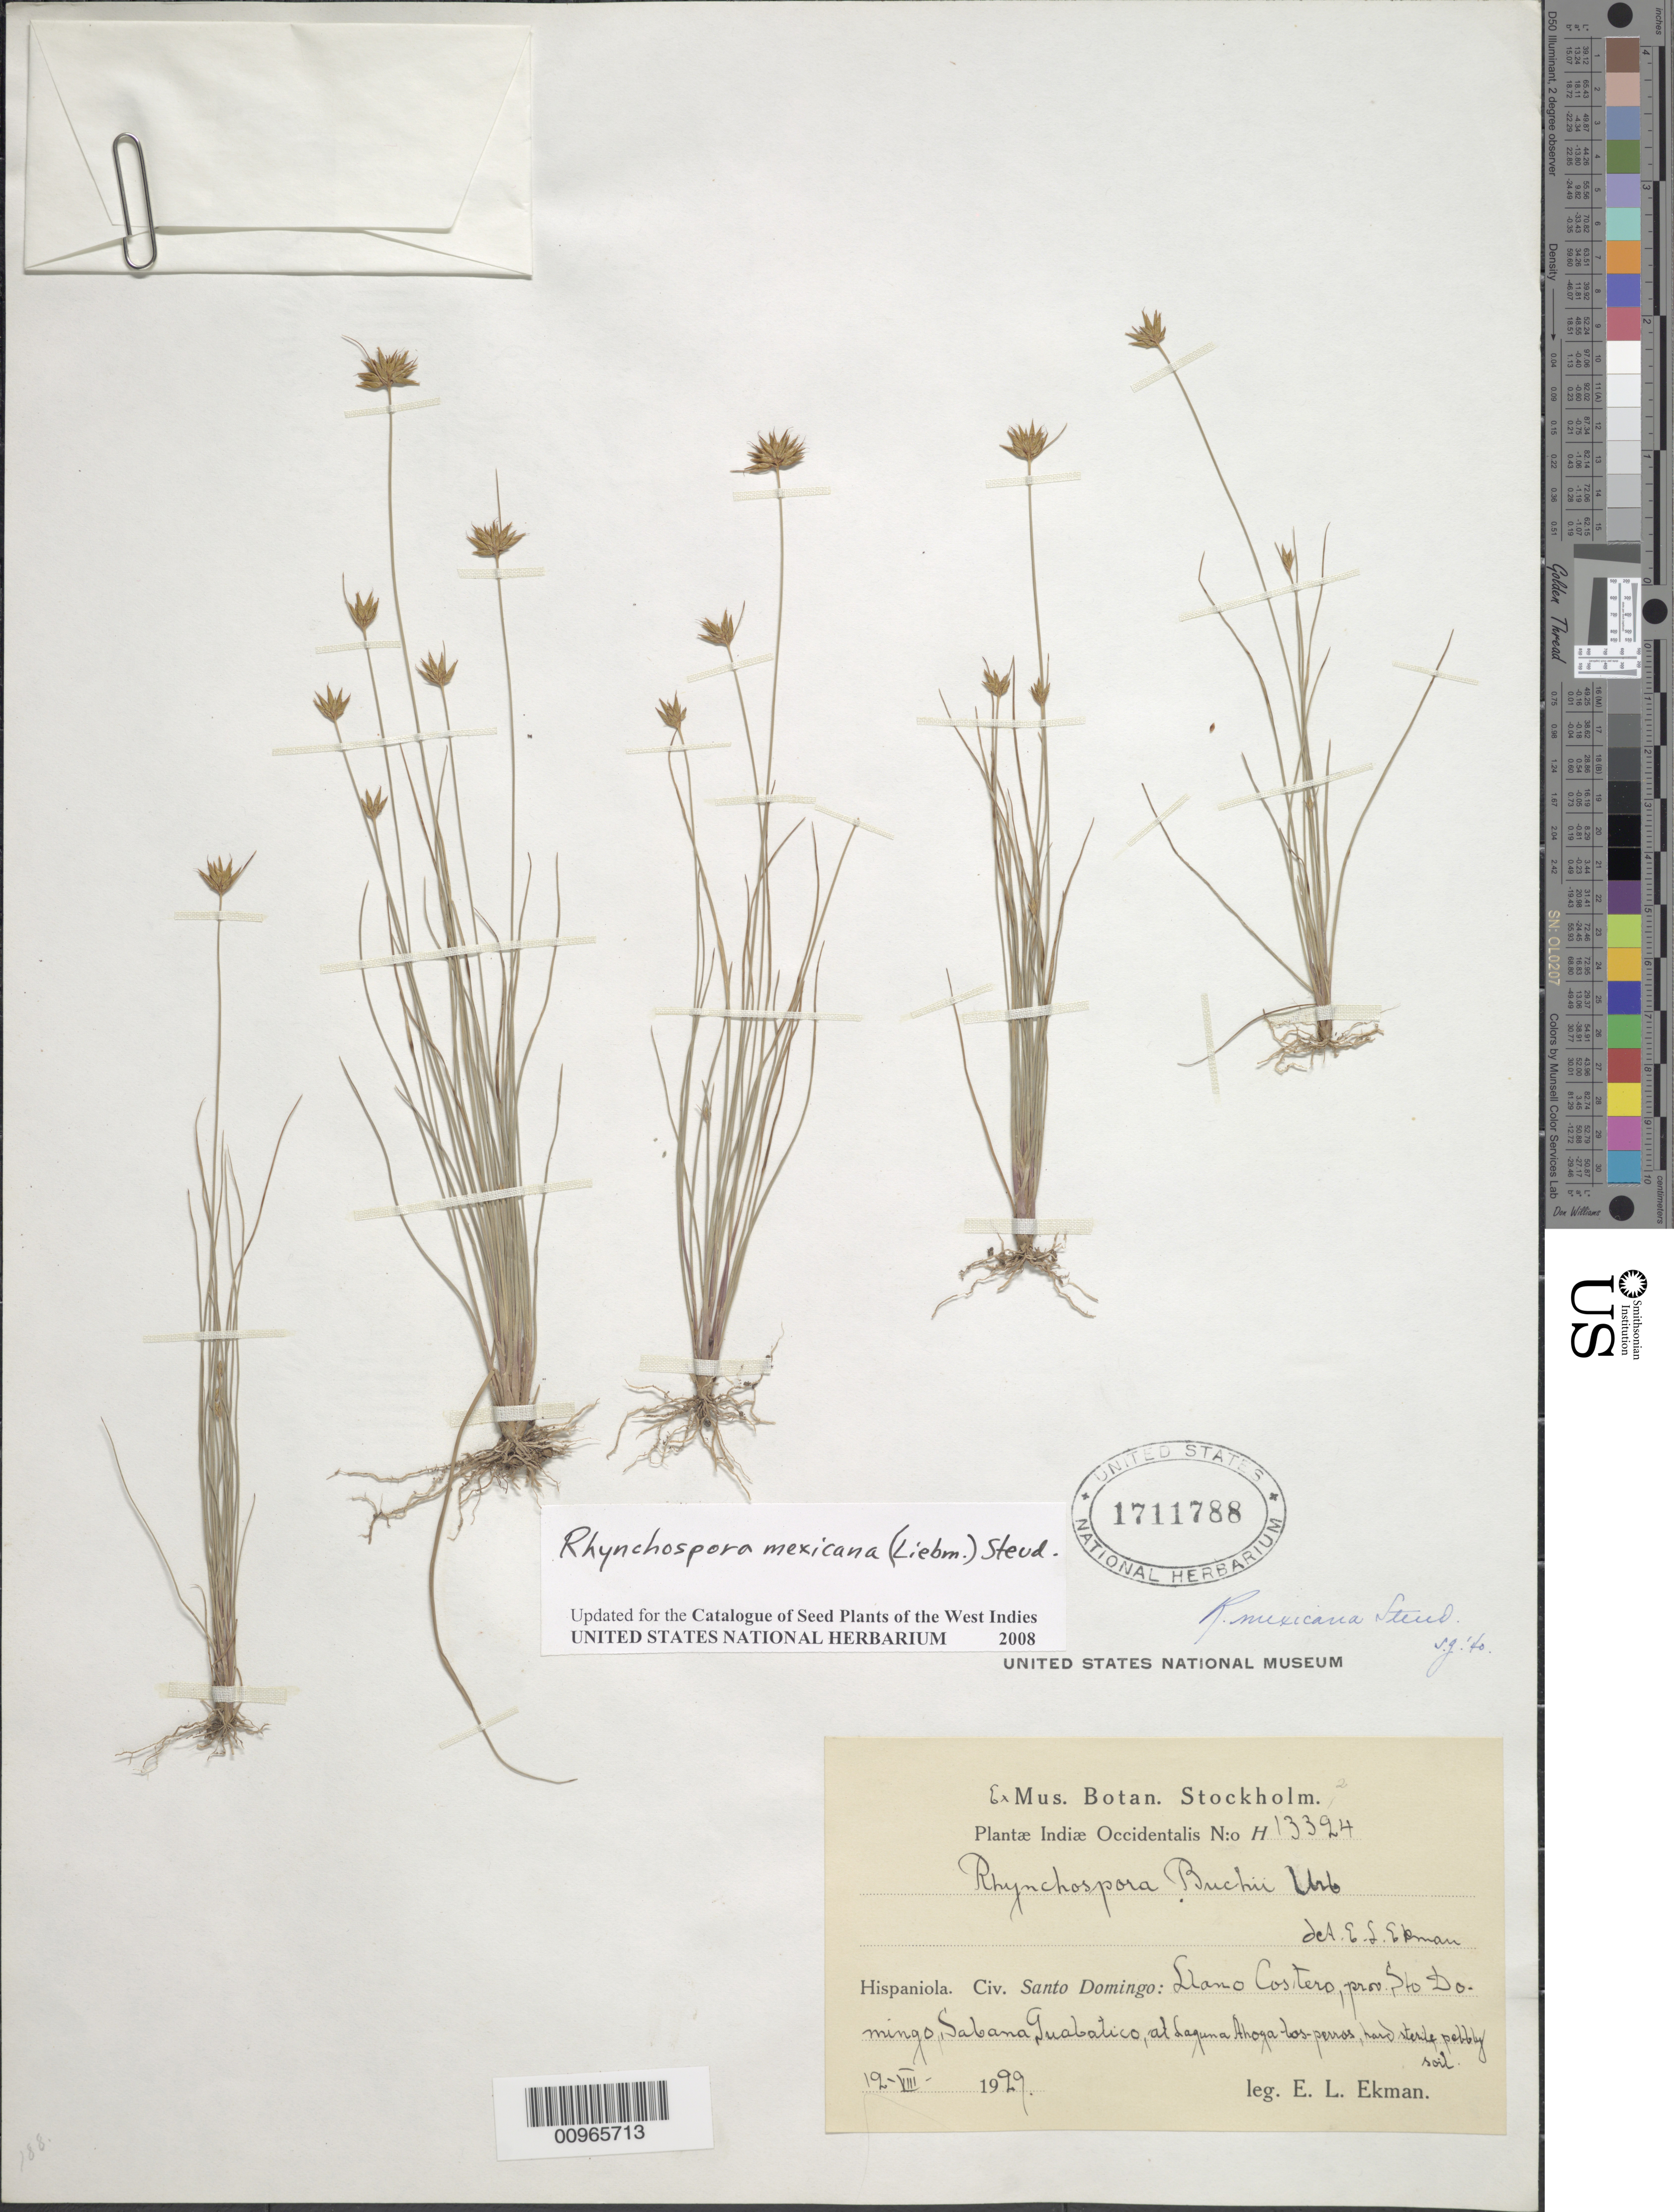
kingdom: Plantae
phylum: Tracheophyta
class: Liliopsida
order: Poales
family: Cyperaceae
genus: Rhynchospora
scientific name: Rhynchospora mexicana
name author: (Liebm.) Steud.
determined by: Strong, M. T., (US), Smithsonian Institution - National Museum of Natural History (UNITED STATES)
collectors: E. L. Ekman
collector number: H 13324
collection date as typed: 12 Aug 1929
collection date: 1929-08-12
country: Dominican Republic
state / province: Santo Domingo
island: Hispaniola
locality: Llano Costero, Sabana, Guabatico, at Laguna Ahoga los Perros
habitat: Hard sterile pebble soil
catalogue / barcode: US 1711788